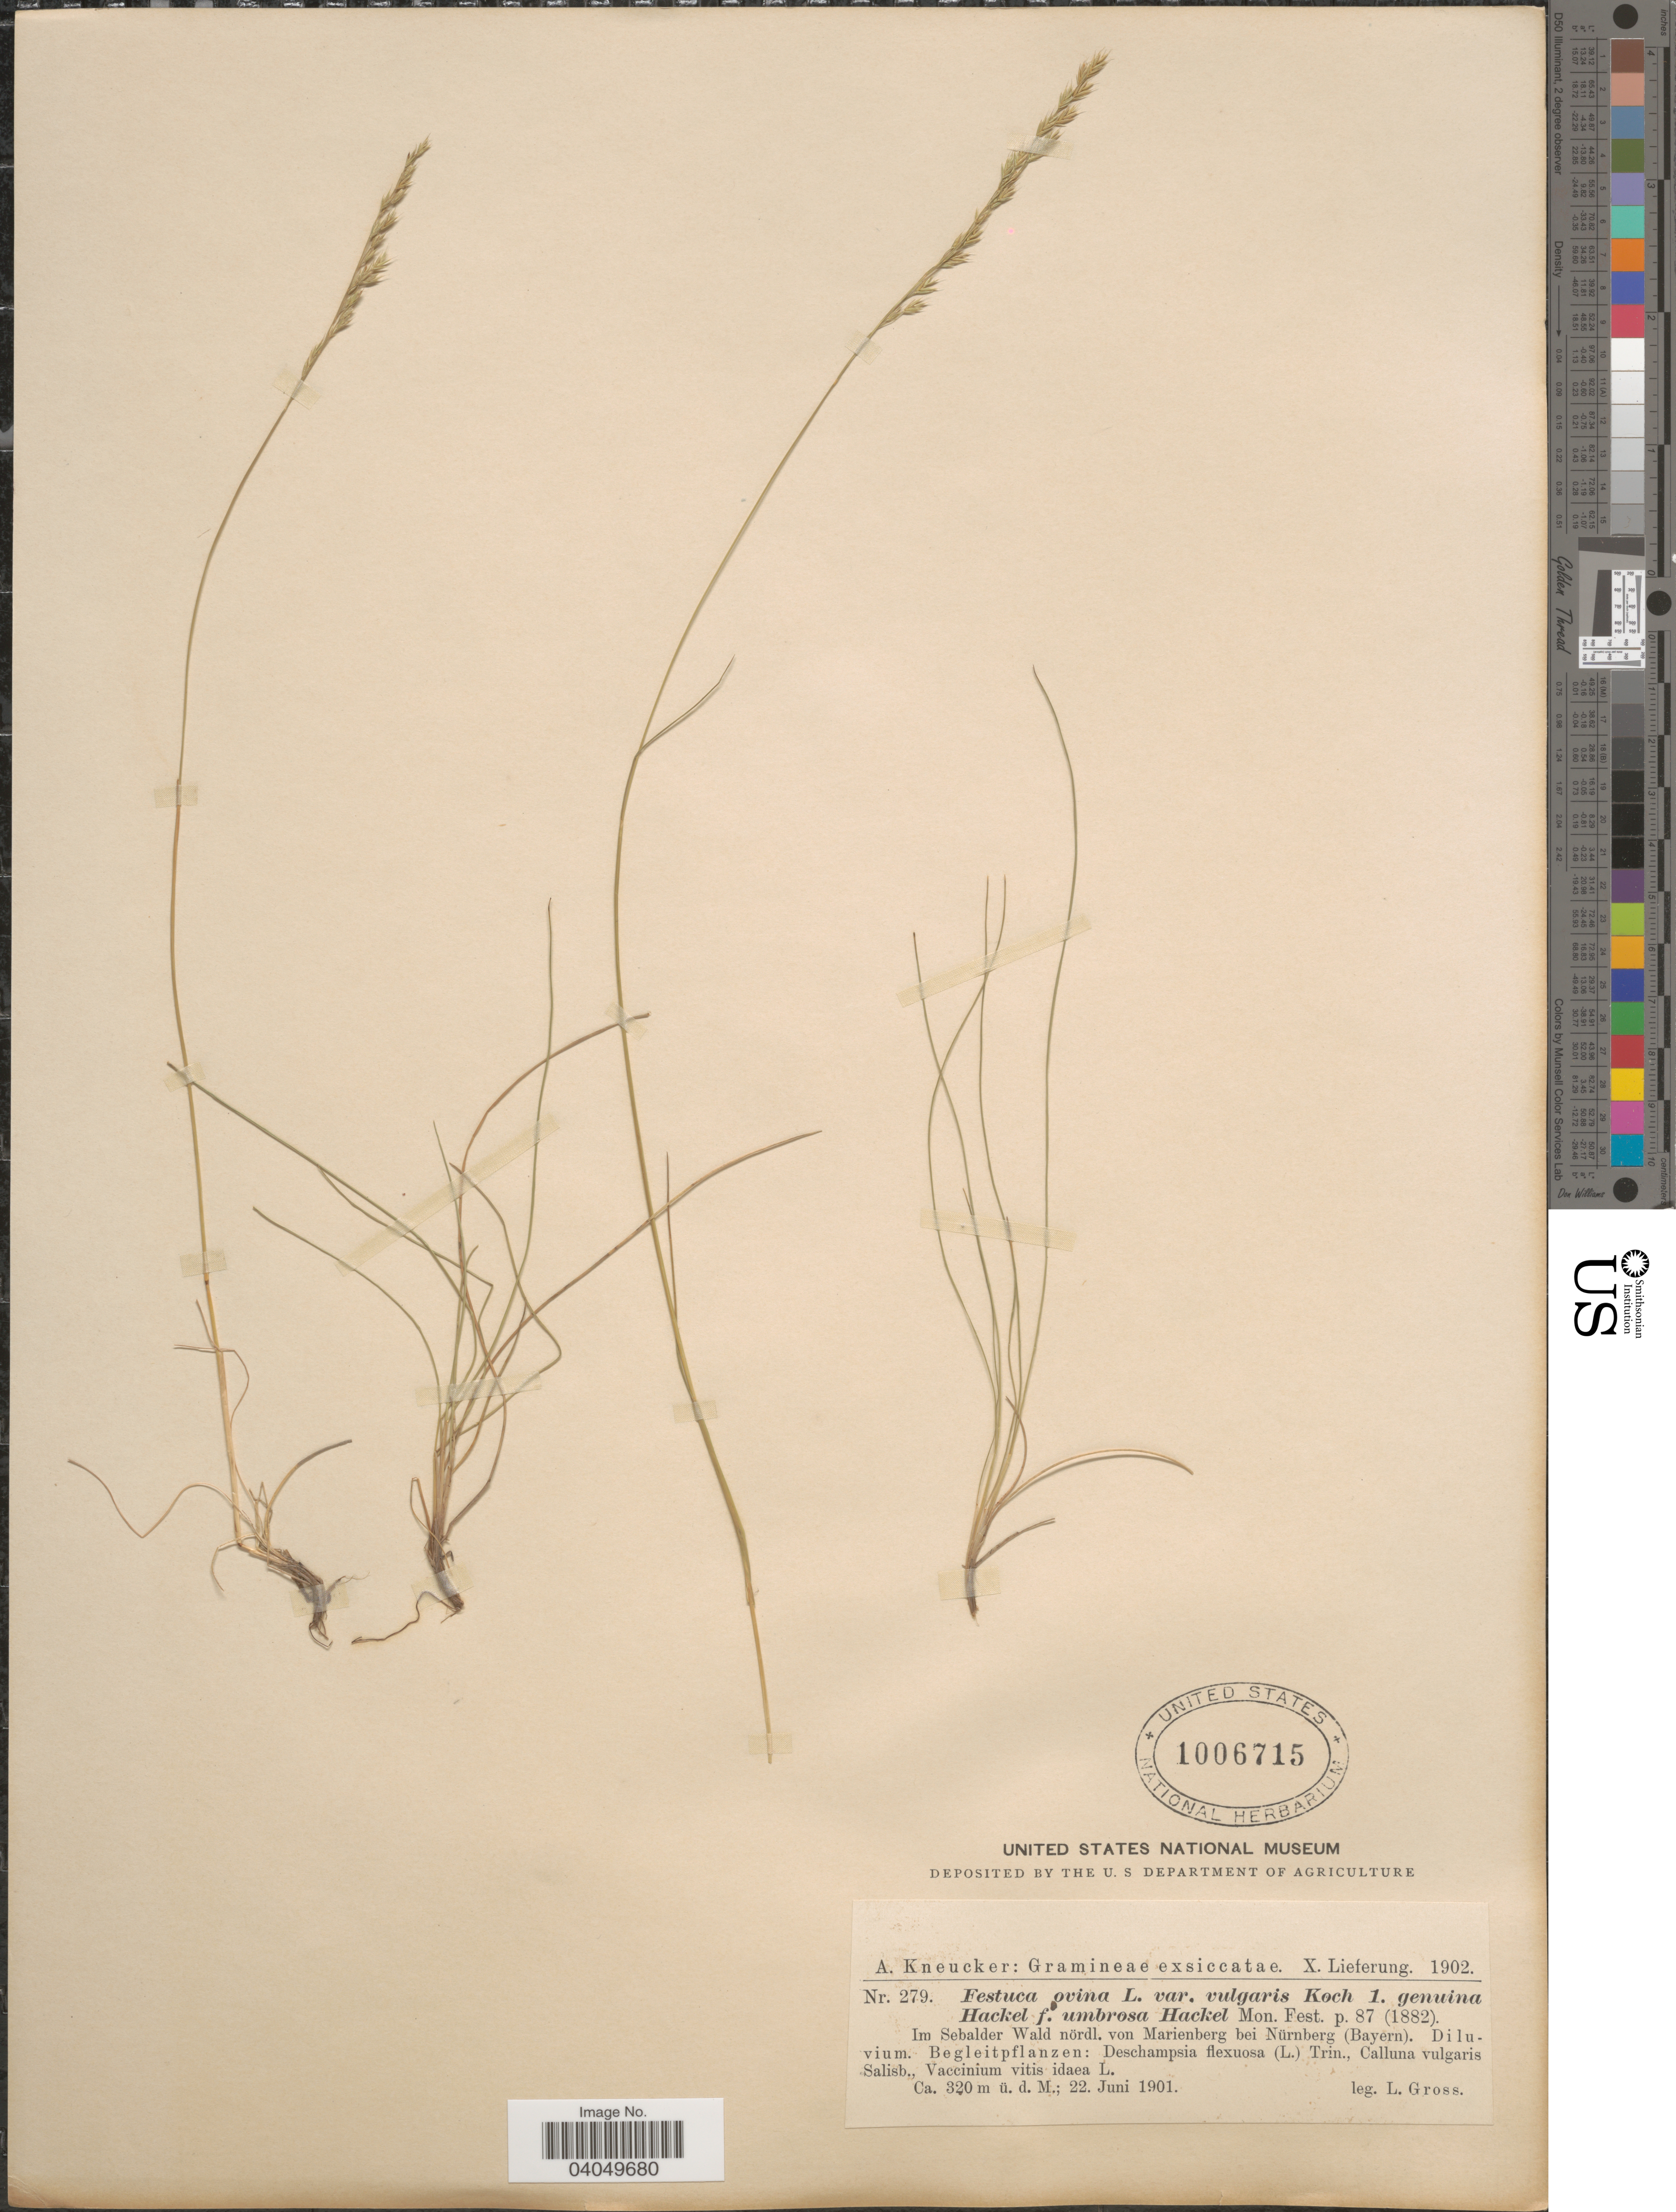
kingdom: Plantae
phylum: Tracheophyta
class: Liliopsida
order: Poales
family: Poaceae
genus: Festuca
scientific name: Festuca ovina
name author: L.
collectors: L. Gross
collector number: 279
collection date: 1901-06-22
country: Germany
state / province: Bayern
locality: Im Sebalder Wald nördl. von Marienberg bei Nürnberg (Bayern). Diluvium.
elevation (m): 320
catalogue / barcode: US 1006715